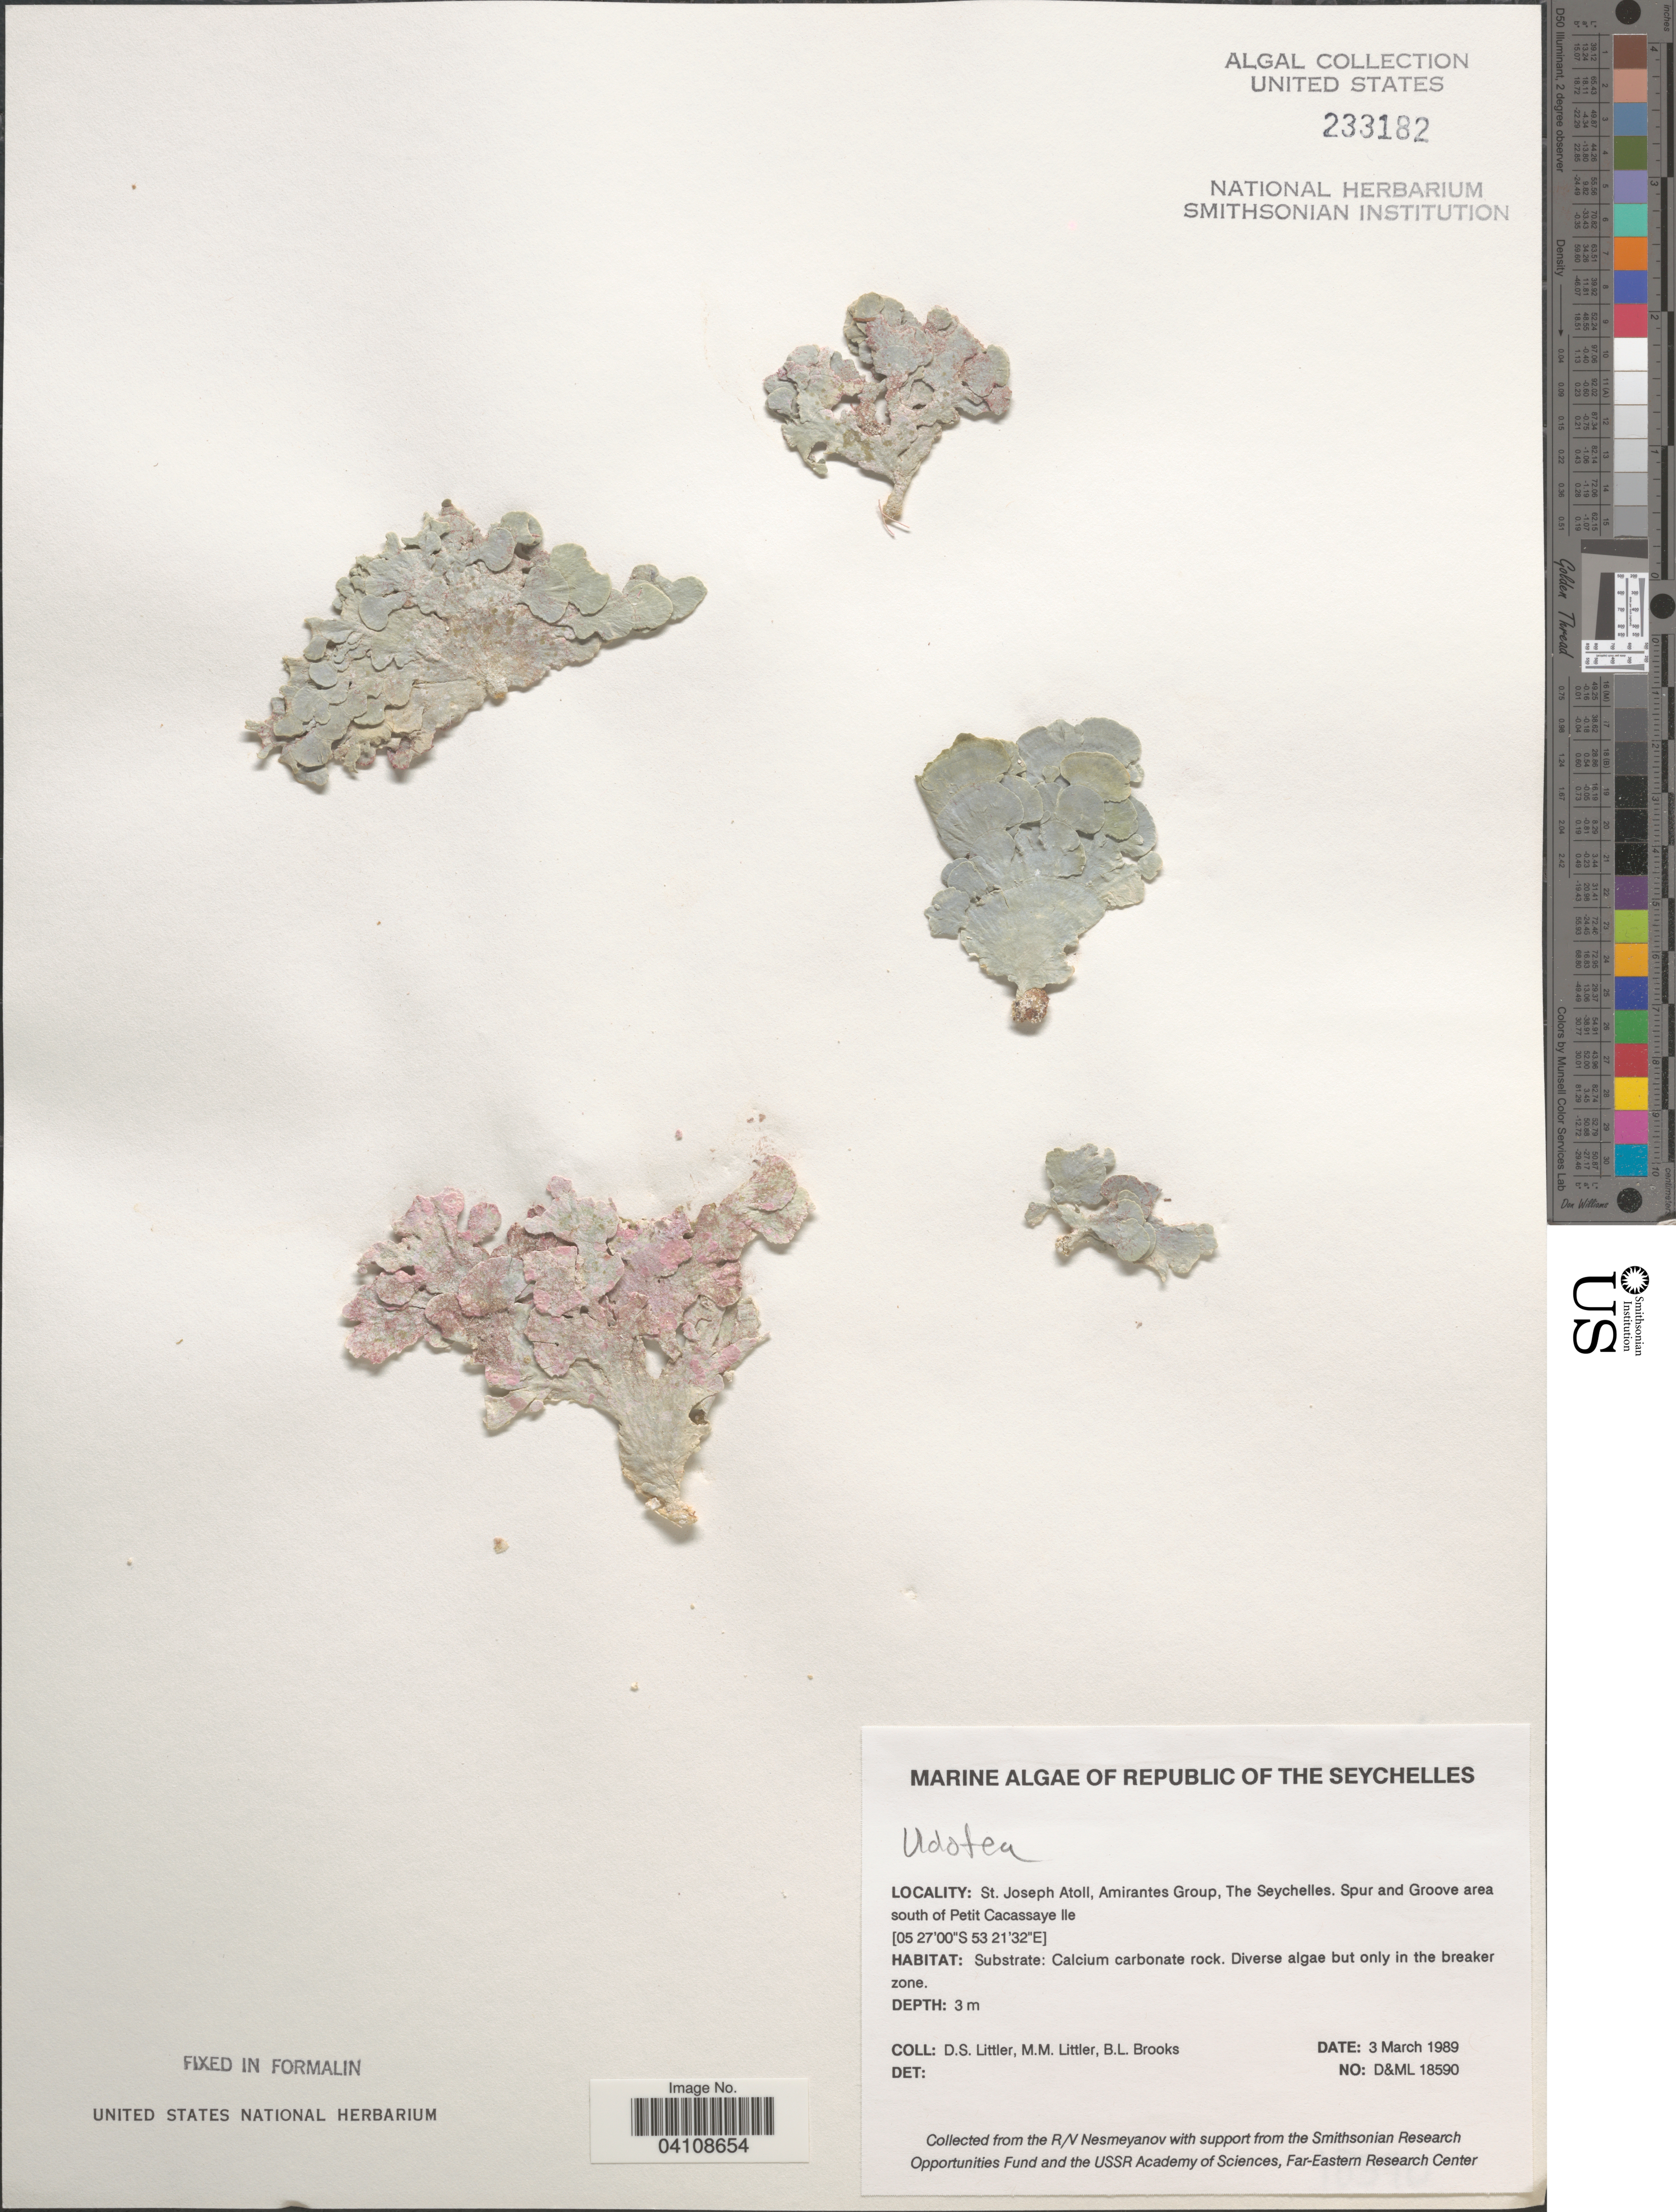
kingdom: Plantae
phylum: Chlorophyta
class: Ulvophyceae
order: Bryopsidales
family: Udoteaceae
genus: Udotea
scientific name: Udotea sp.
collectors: D. S. Littler & B. Brooks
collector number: D&ML18590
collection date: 1989-03-03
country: Seychelles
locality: Republic of The Seychelles. St. Joseph Atoll, Amirantes Group. Spur and Groove area south of Petit Cacassaye Ile.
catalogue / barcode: US 233182